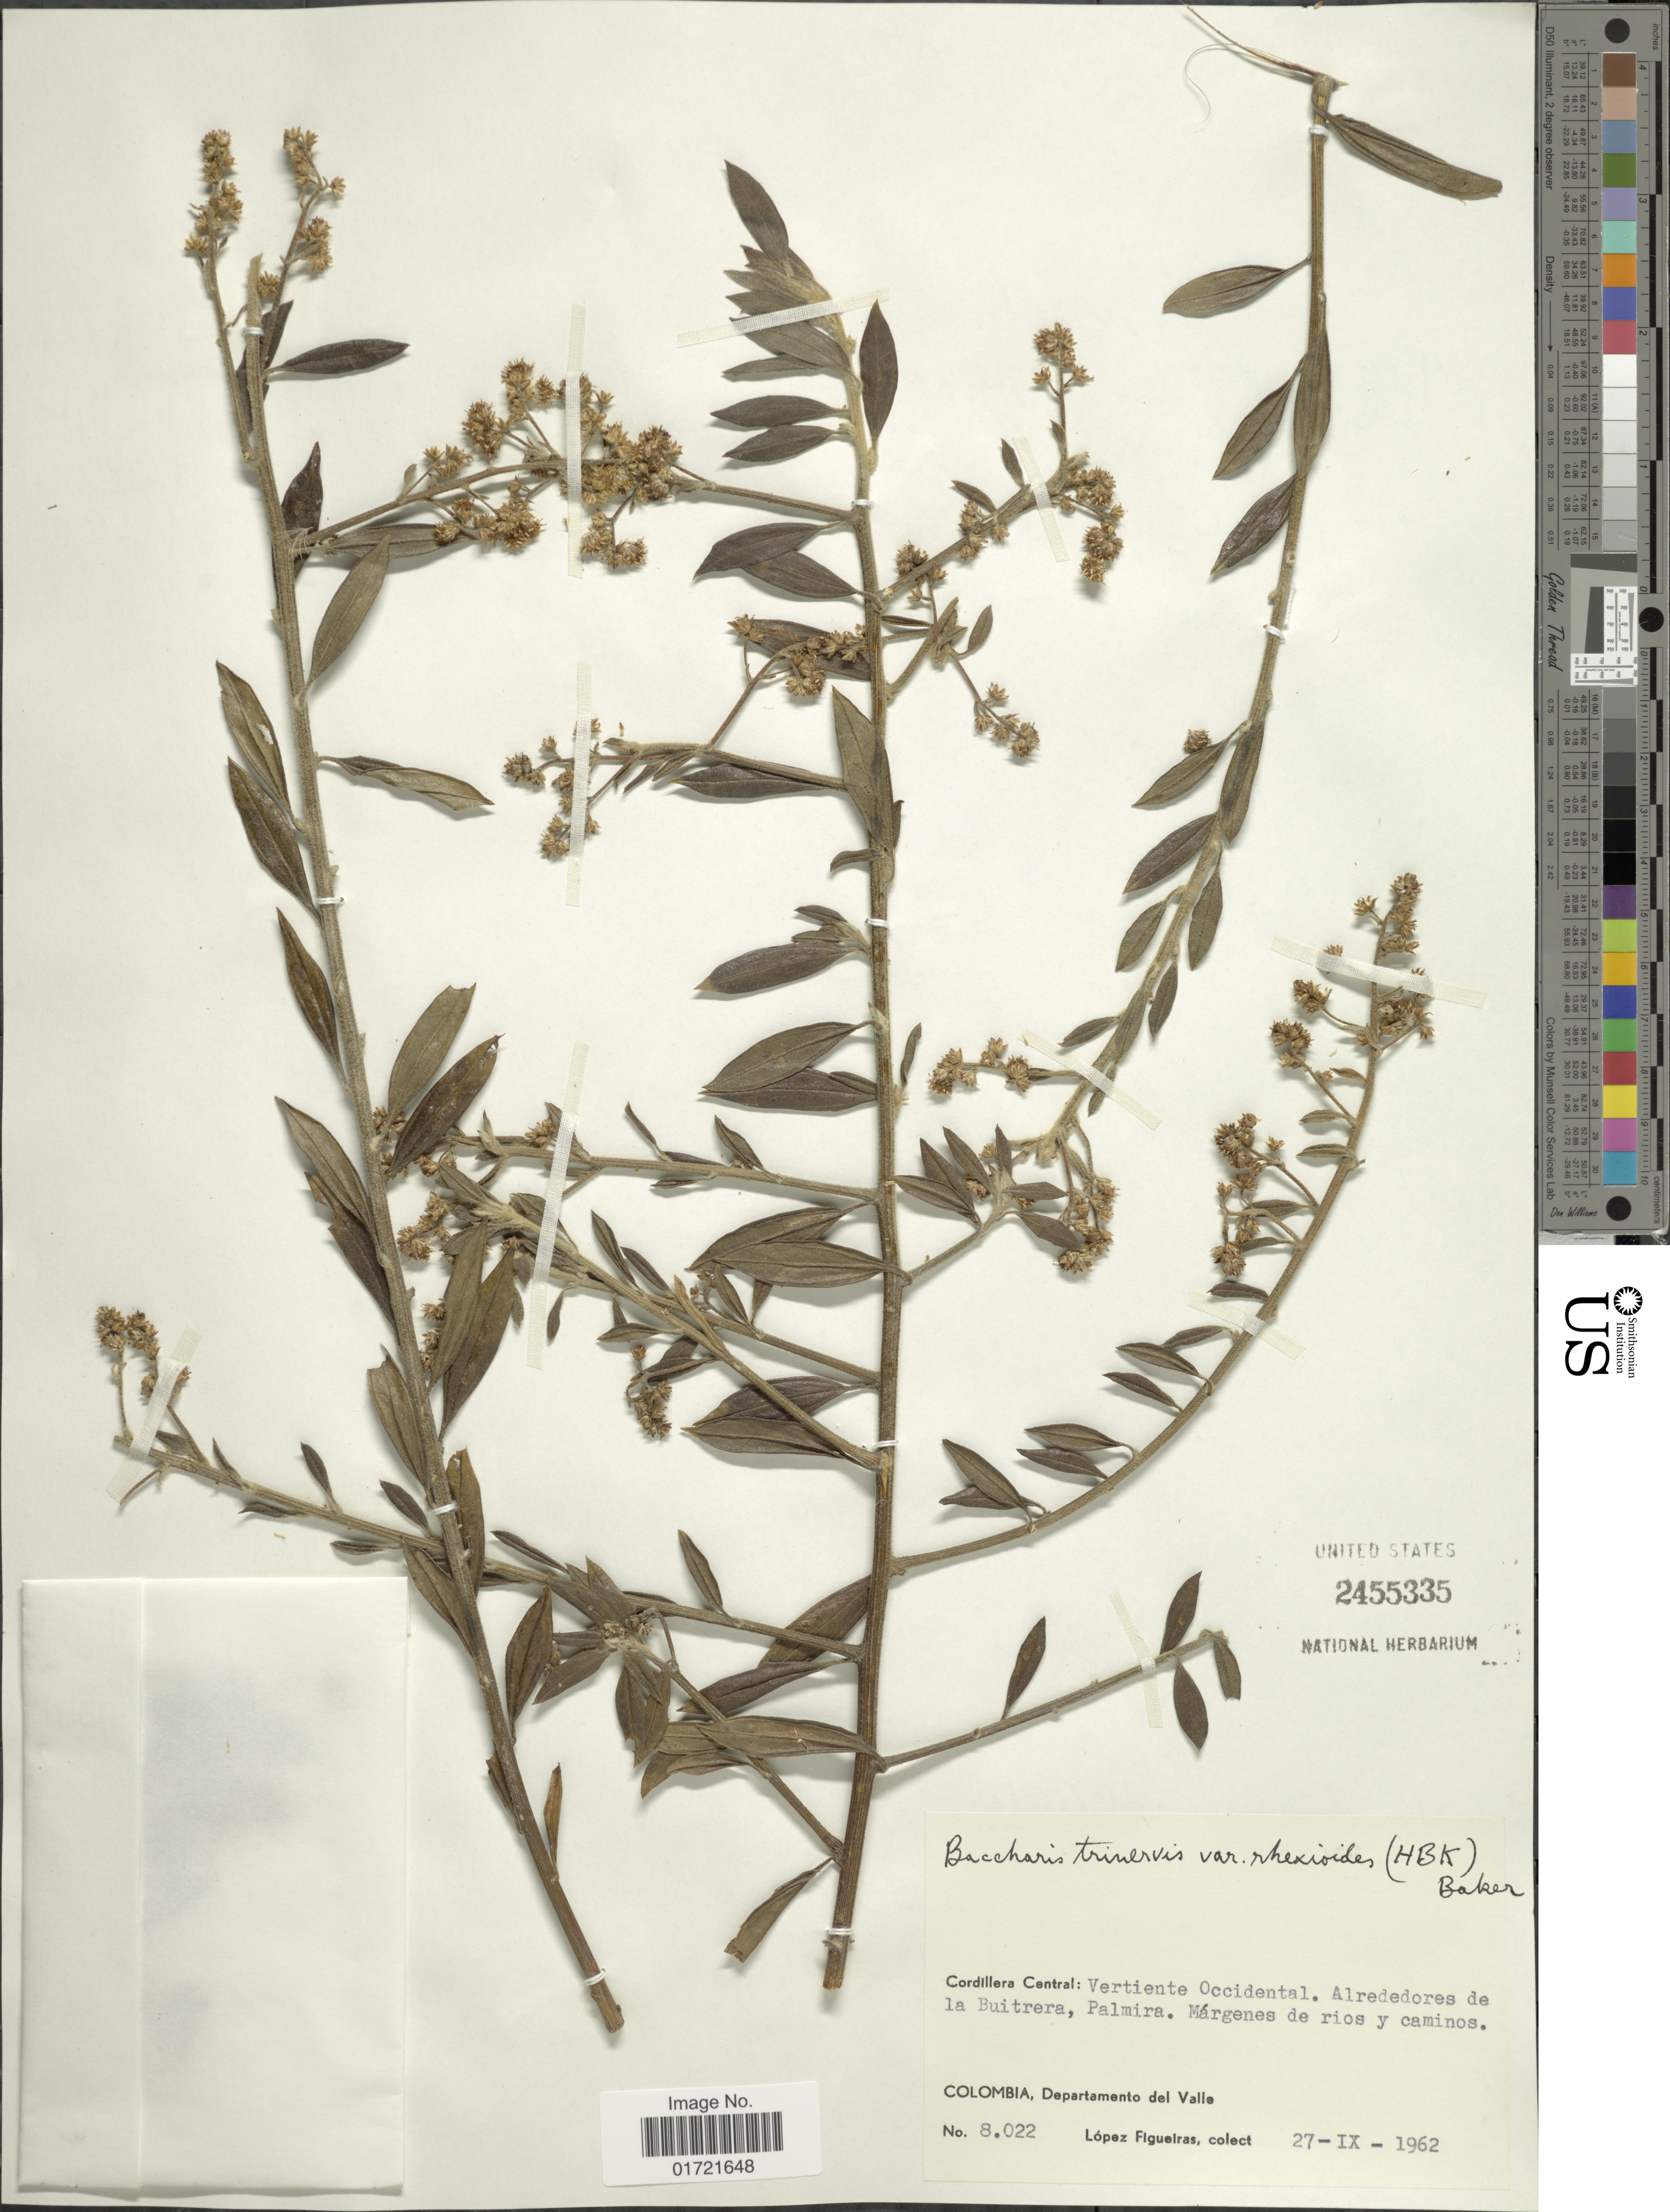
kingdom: Plantae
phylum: Tracheophyta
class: Magnoliopsida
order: Asterales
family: Asteraceae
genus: Baccharis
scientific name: Baccharis trinervis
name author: (Lam.) Pers.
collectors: M. López Figueiras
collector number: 8002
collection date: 1962-09-27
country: Colombia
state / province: Valle del Cauca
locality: Cordillera Central: Vertiente Occidental, Alrededores de la Buitrea, Palmira, Margenes de rios y caminos, Departamento del Valle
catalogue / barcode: US 2455335